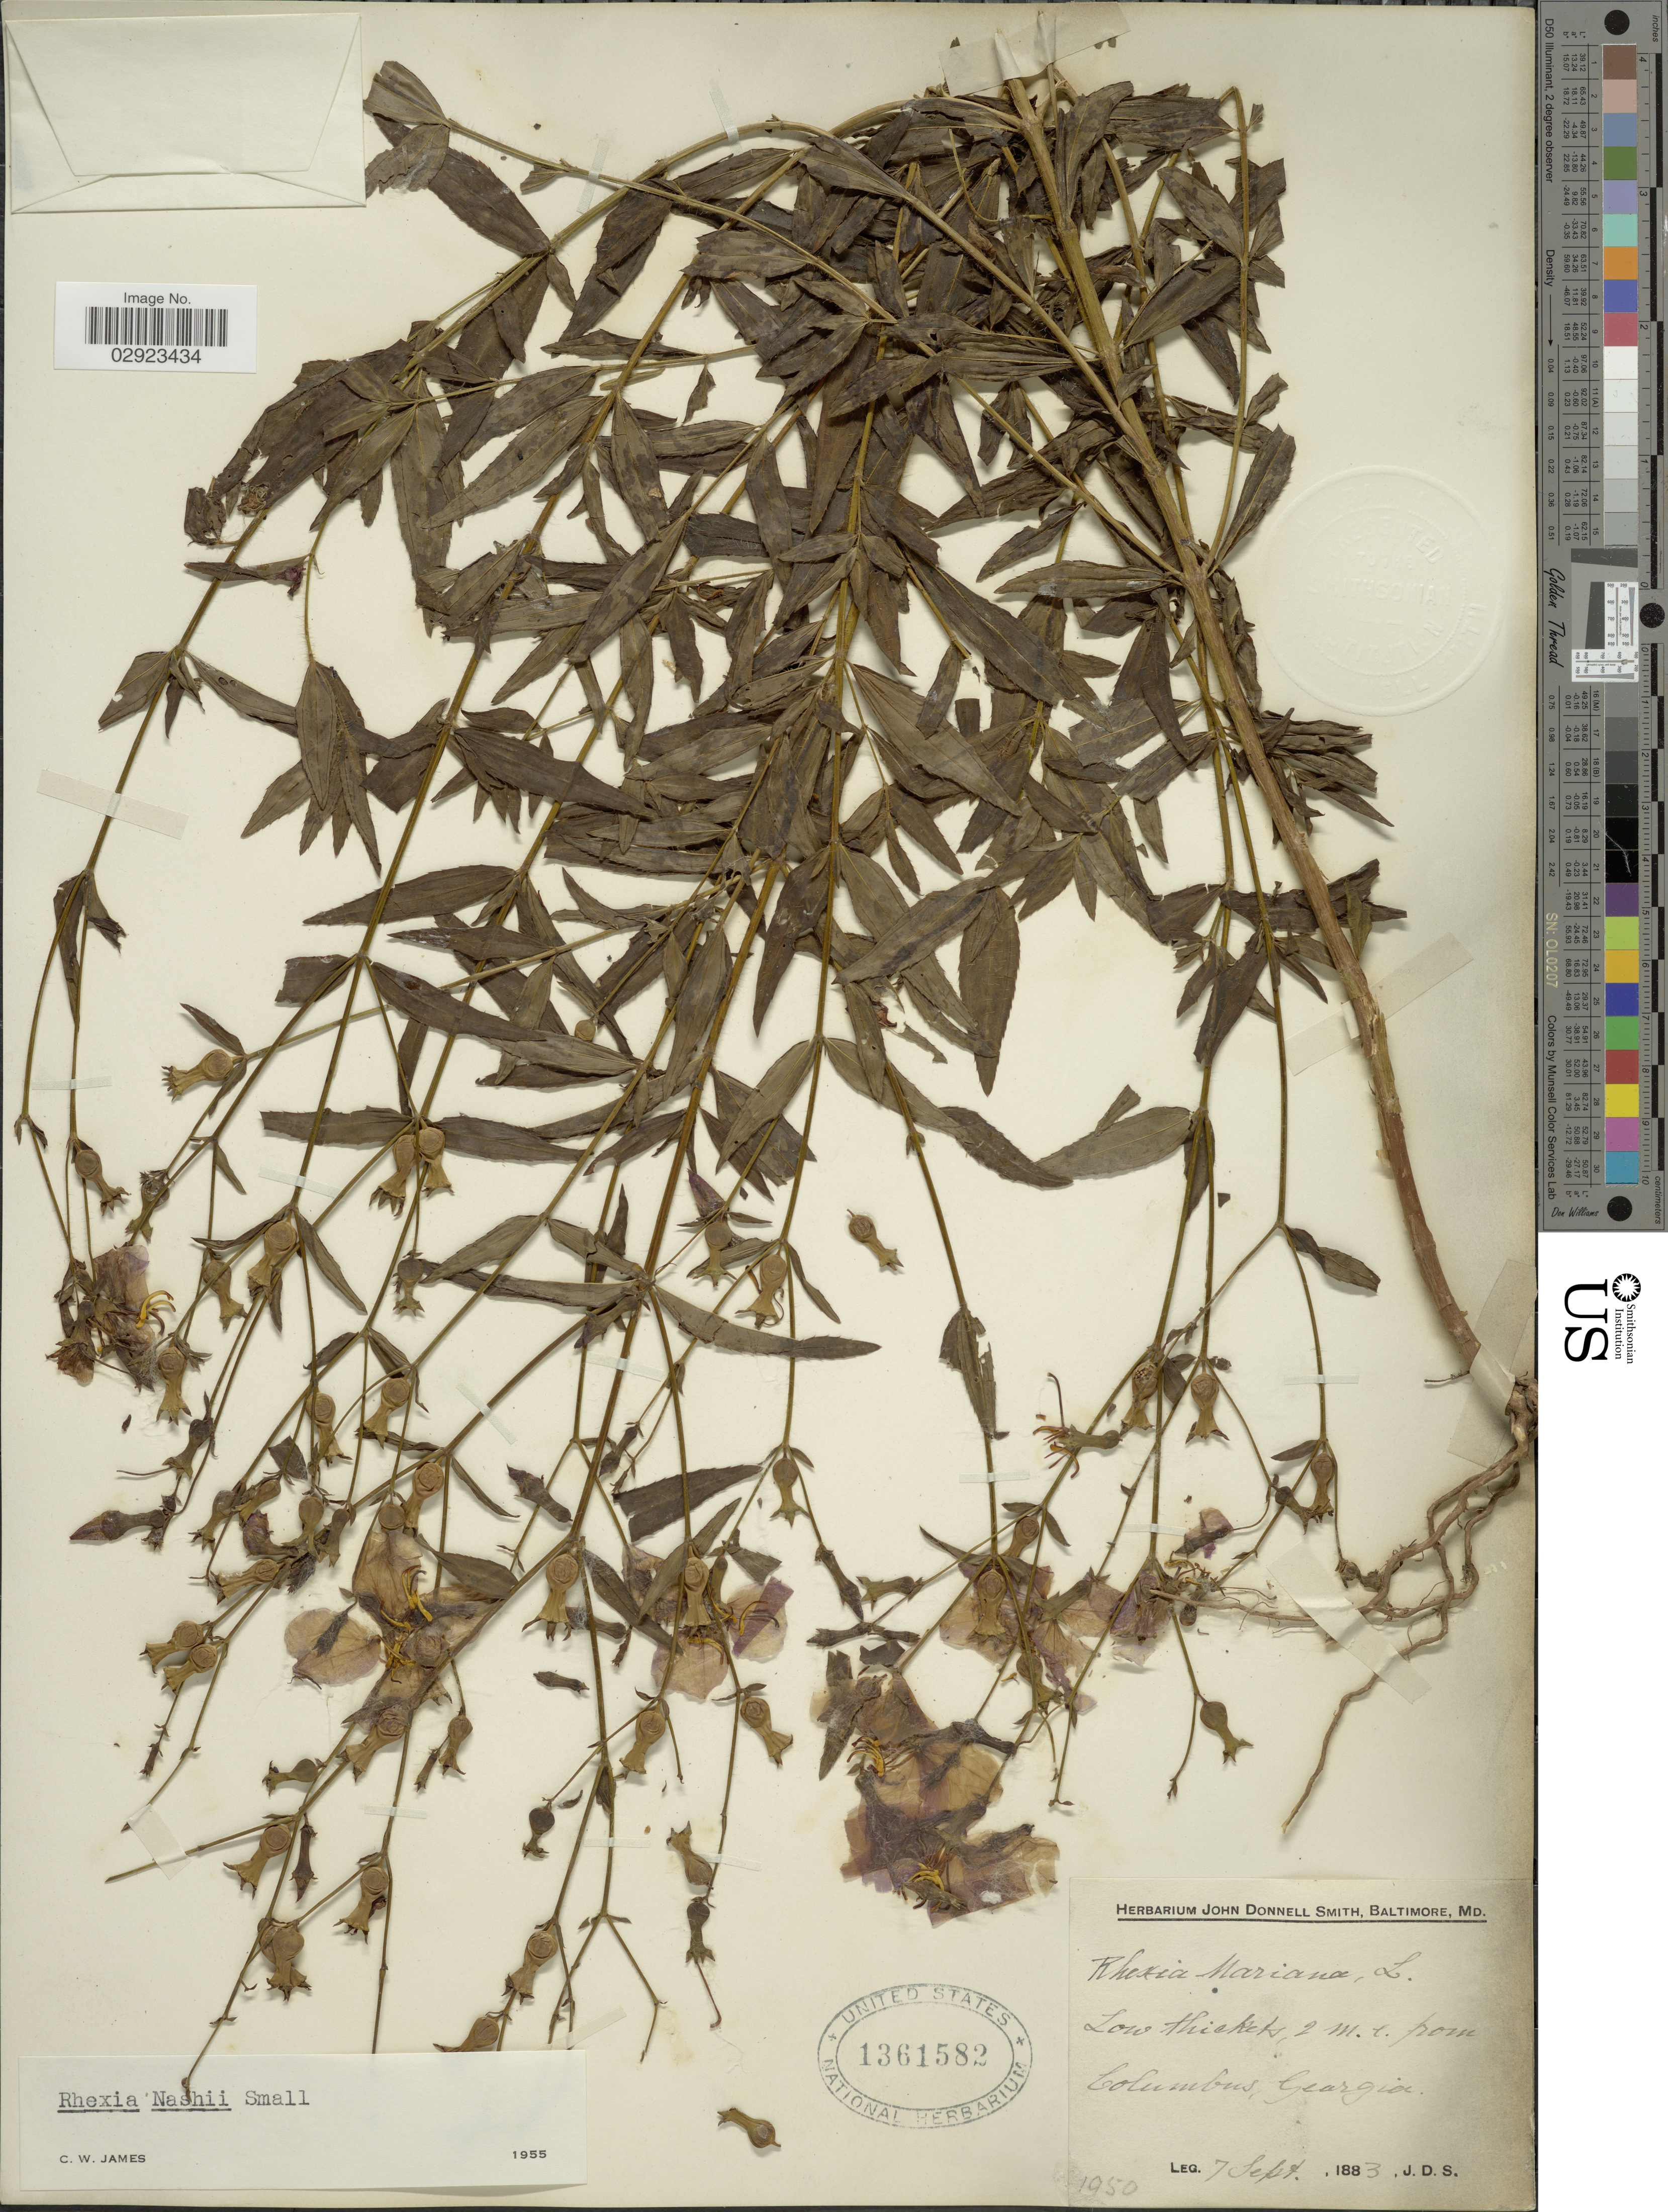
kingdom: Plantae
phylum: Tracheophyta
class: Magnoliopsida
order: Myrtales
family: Melastomataceae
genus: Rhexia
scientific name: Rhexia nashii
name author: Small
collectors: J. Donnell Smith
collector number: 1950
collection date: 1883-09-07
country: United States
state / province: Georgia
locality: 2 m. e. from Columbus.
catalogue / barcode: US 1361582